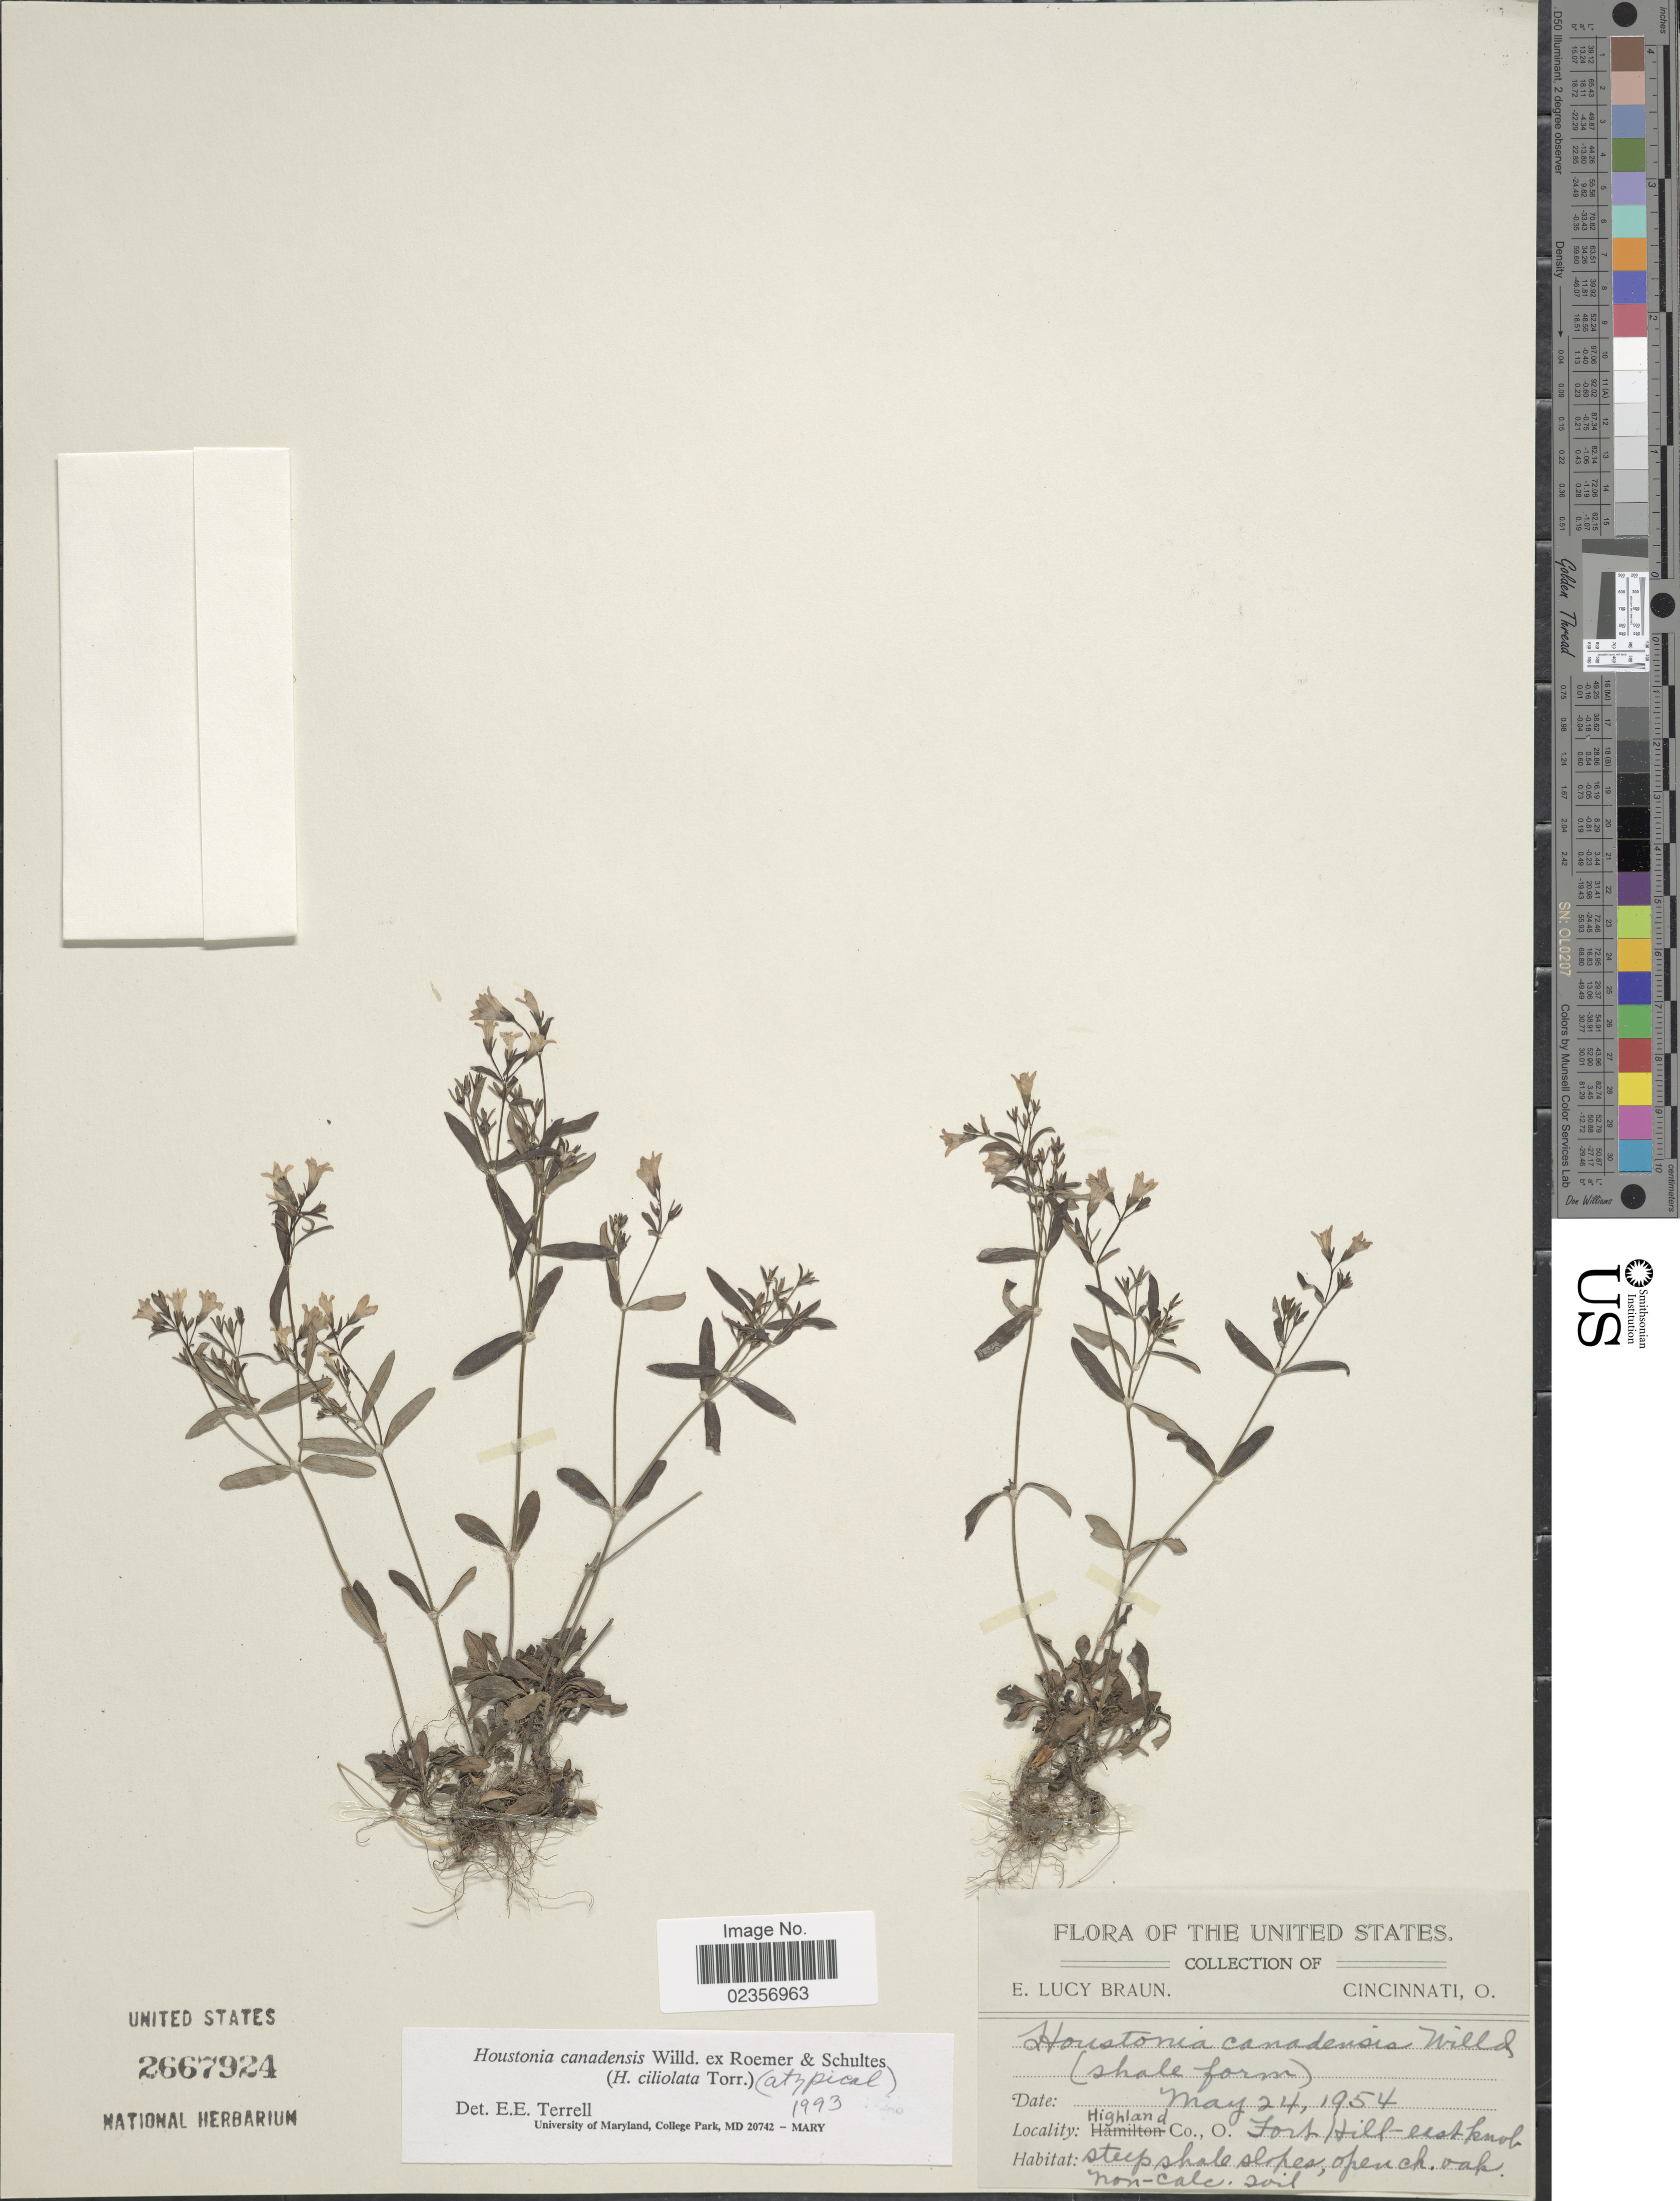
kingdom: Plantae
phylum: Tracheophyta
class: Magnoliopsida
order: Gentianales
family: Rubiaceae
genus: Houstonia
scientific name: Houstonia canadensis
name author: Willd.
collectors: E. L. Braun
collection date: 1954-05-24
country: United States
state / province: Ohio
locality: Highland Co., Fort Hill-east knob, steep shale slopes.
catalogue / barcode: US 2667924